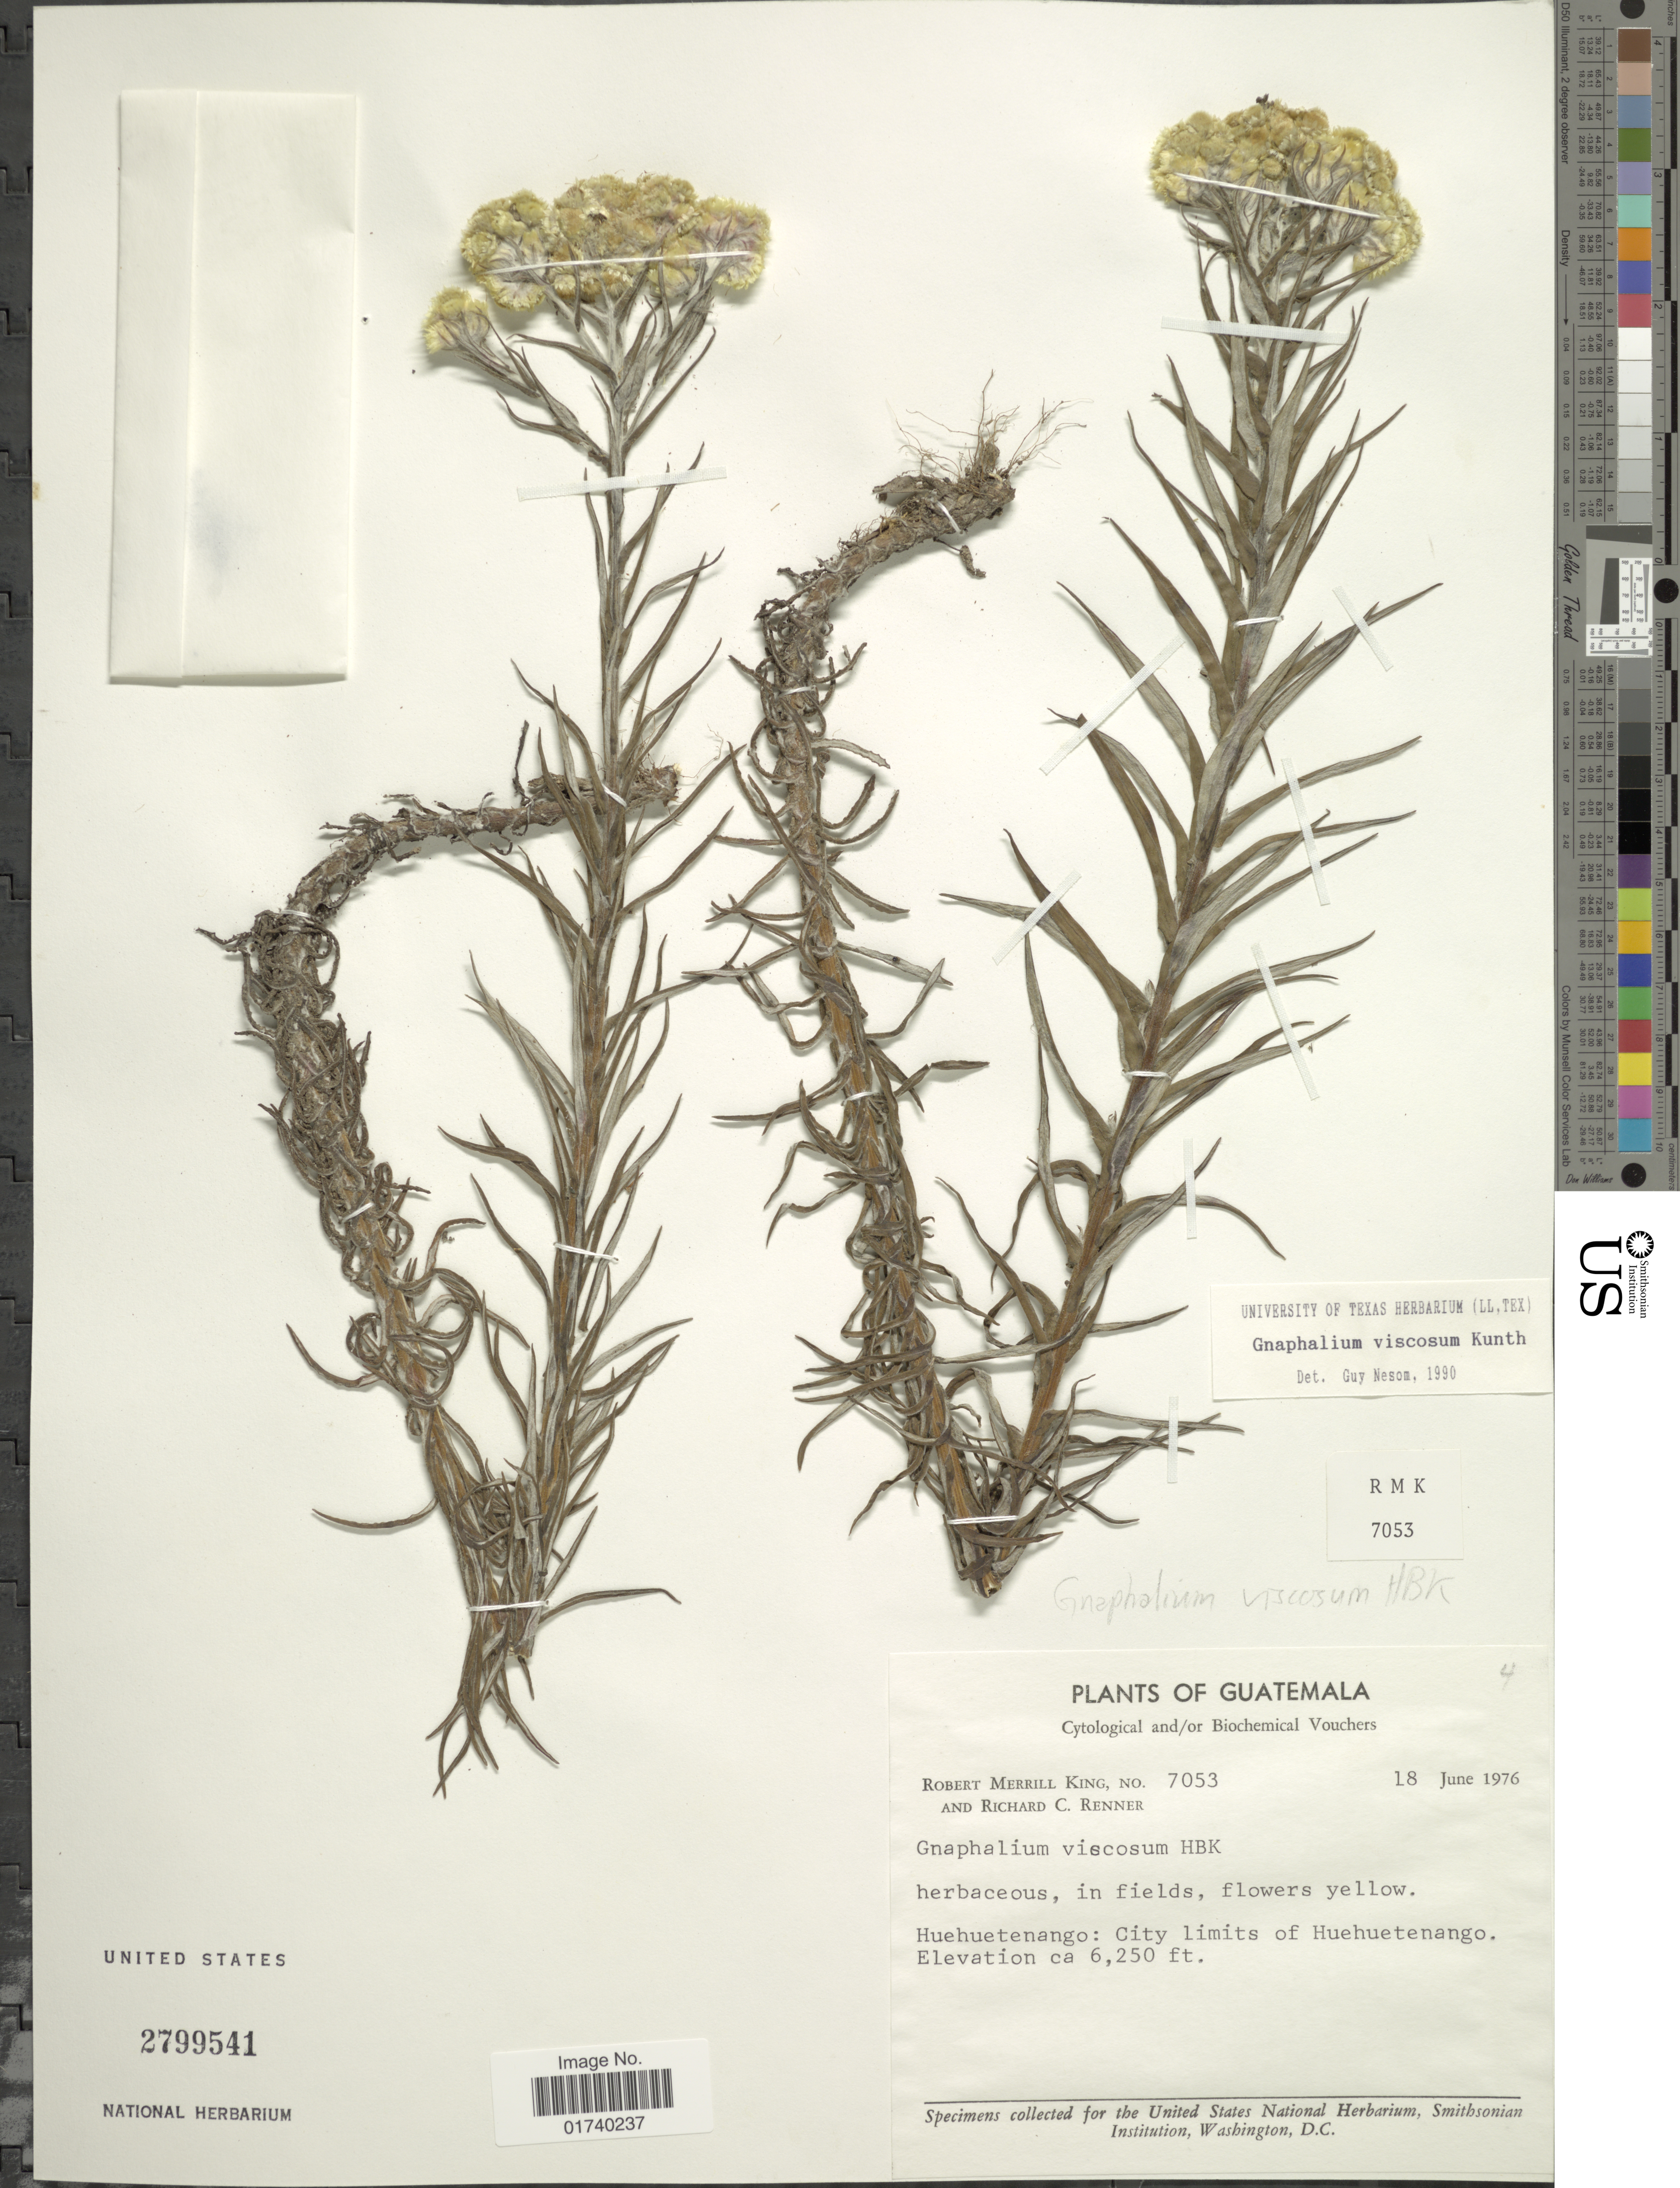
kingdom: Plantae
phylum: Tracheophyta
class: Magnoliopsida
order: Asterales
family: Asteraceae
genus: Pseudognaphalium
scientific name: Pseudognaphalium viscosum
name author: (Kunth) Anderb.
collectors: R. M. King & R. C. Renner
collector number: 7053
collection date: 1976-06-18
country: Guatemala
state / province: Huehuetenango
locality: Huehuetenango, City limits of Huehuetenango.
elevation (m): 1905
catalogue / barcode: US 2799541